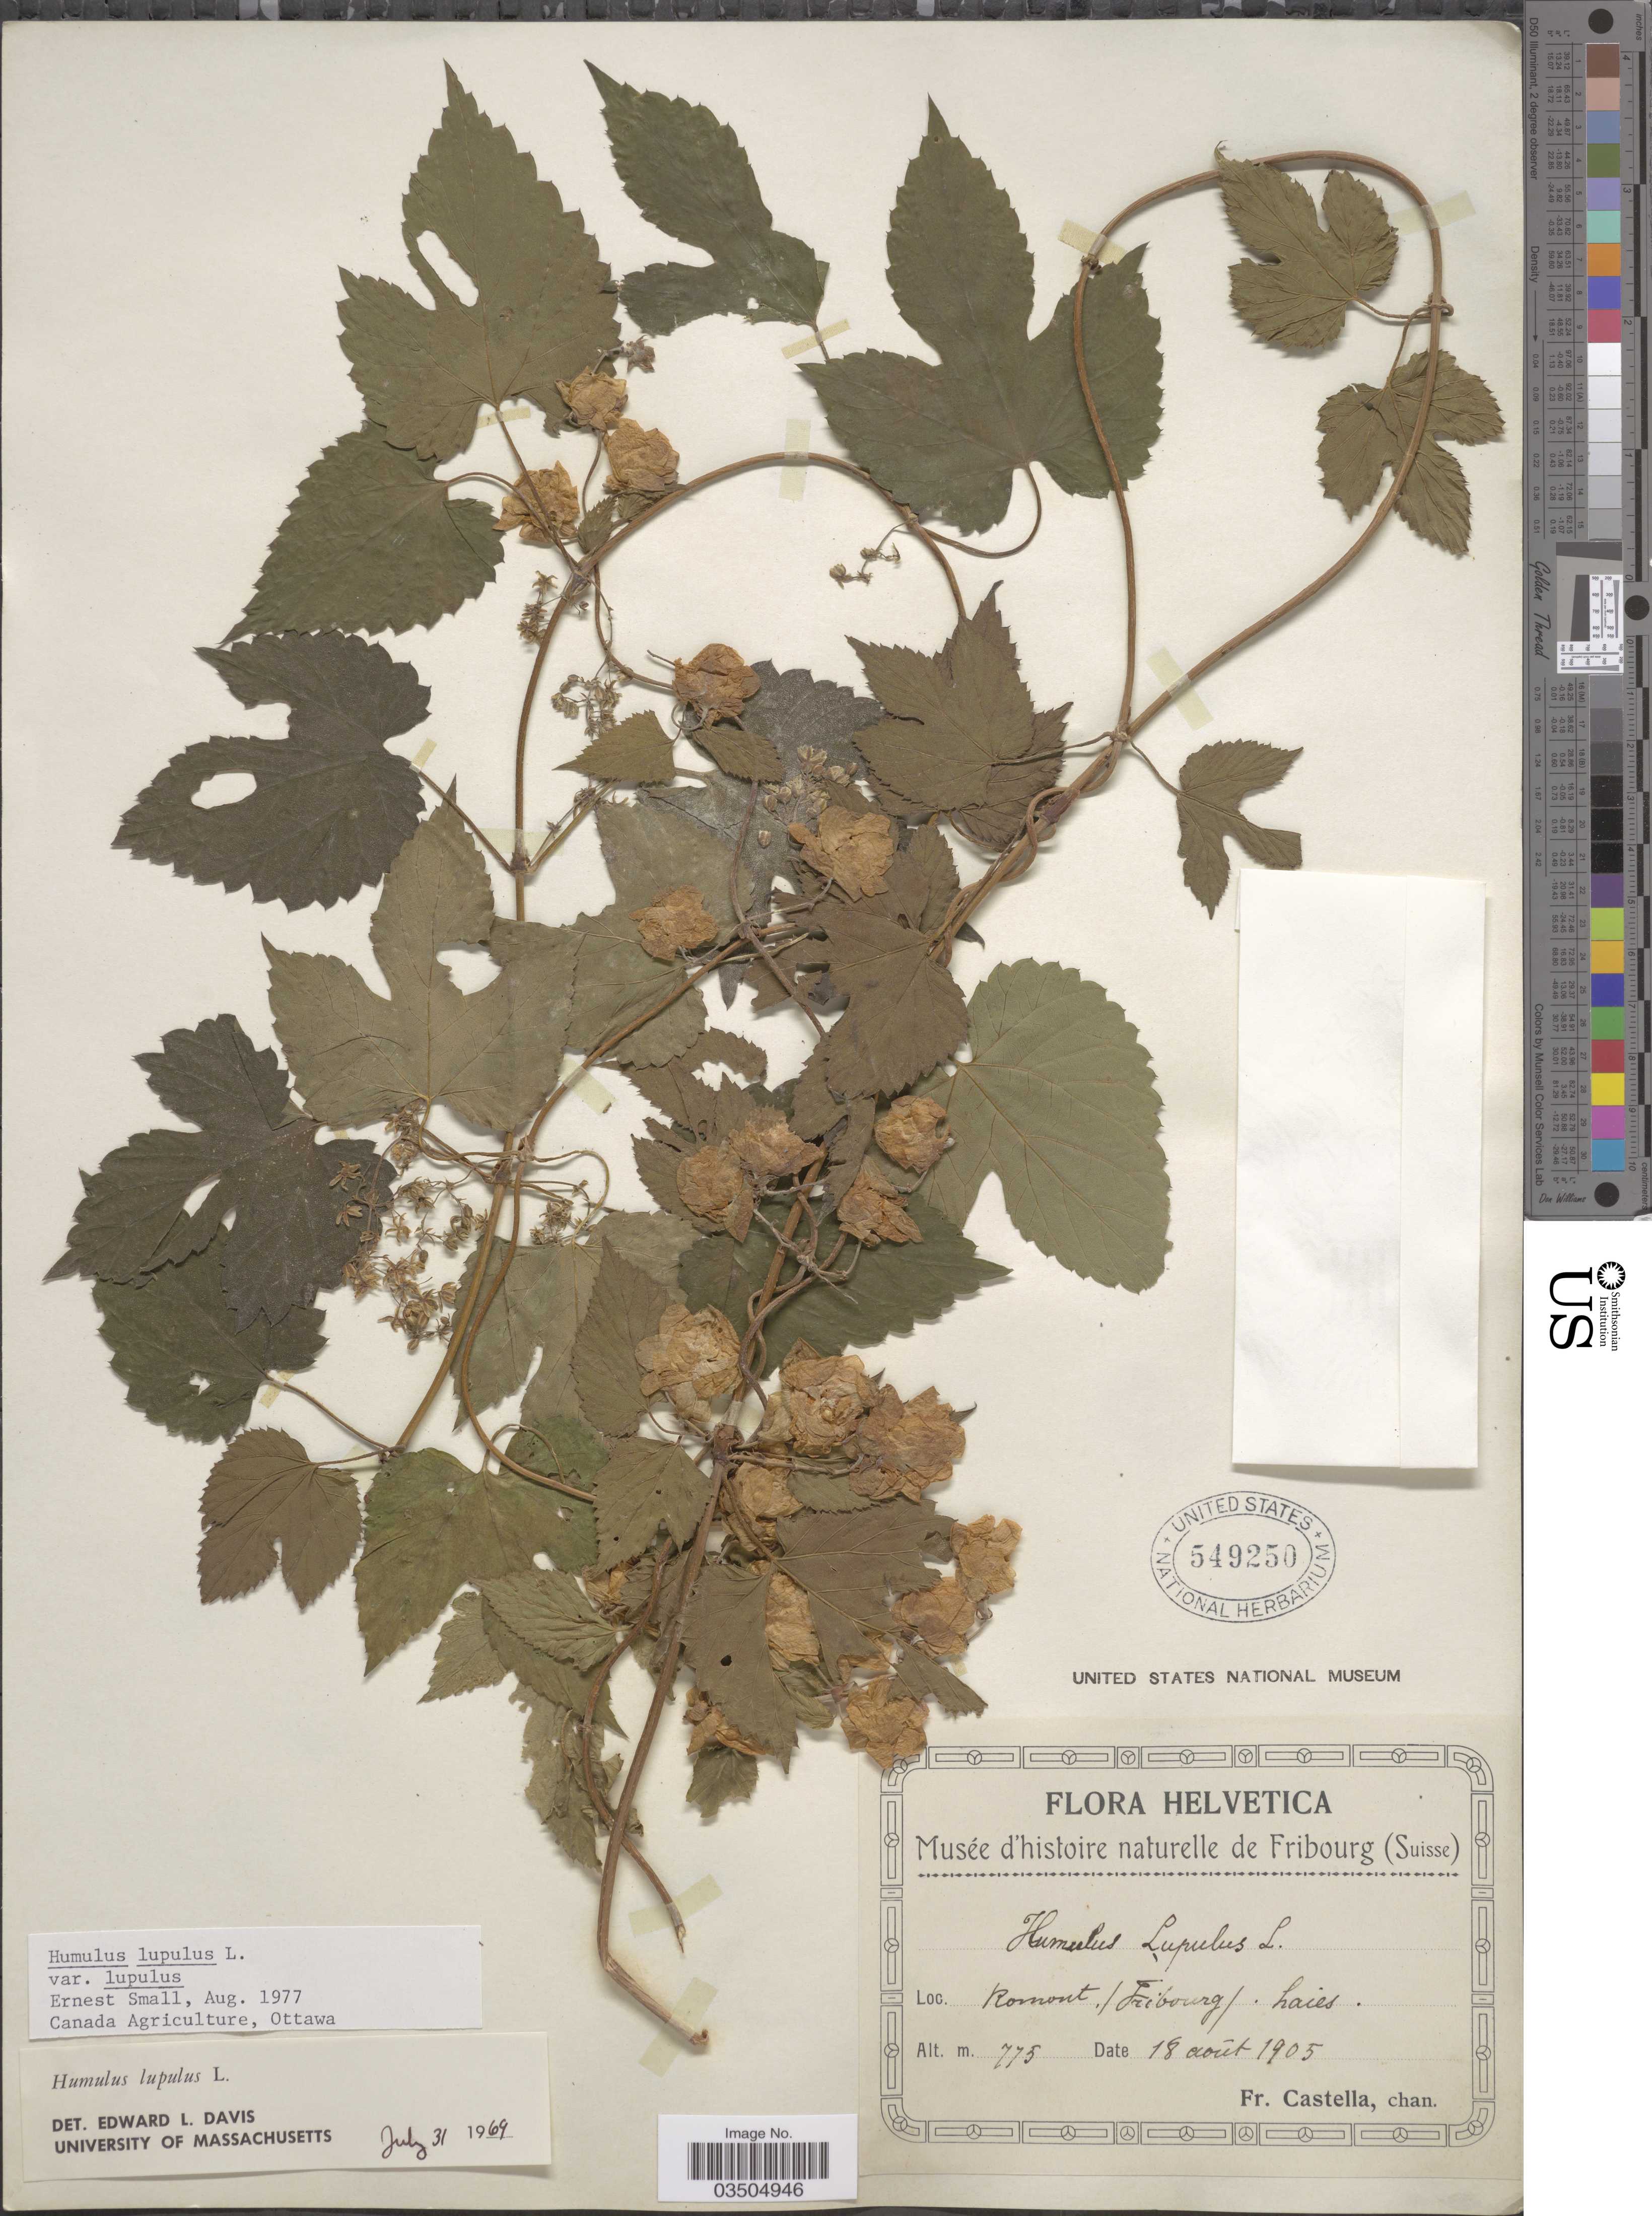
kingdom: Plantae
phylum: Tracheophyta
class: Magnoliopsida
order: Rosales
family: Cannabaceae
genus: Humulus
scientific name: Humulus lupulus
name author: L.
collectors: Fr. Castella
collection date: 1905-08-18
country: Switzerland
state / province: Fribourg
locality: Romont. haies.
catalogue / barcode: US 549250